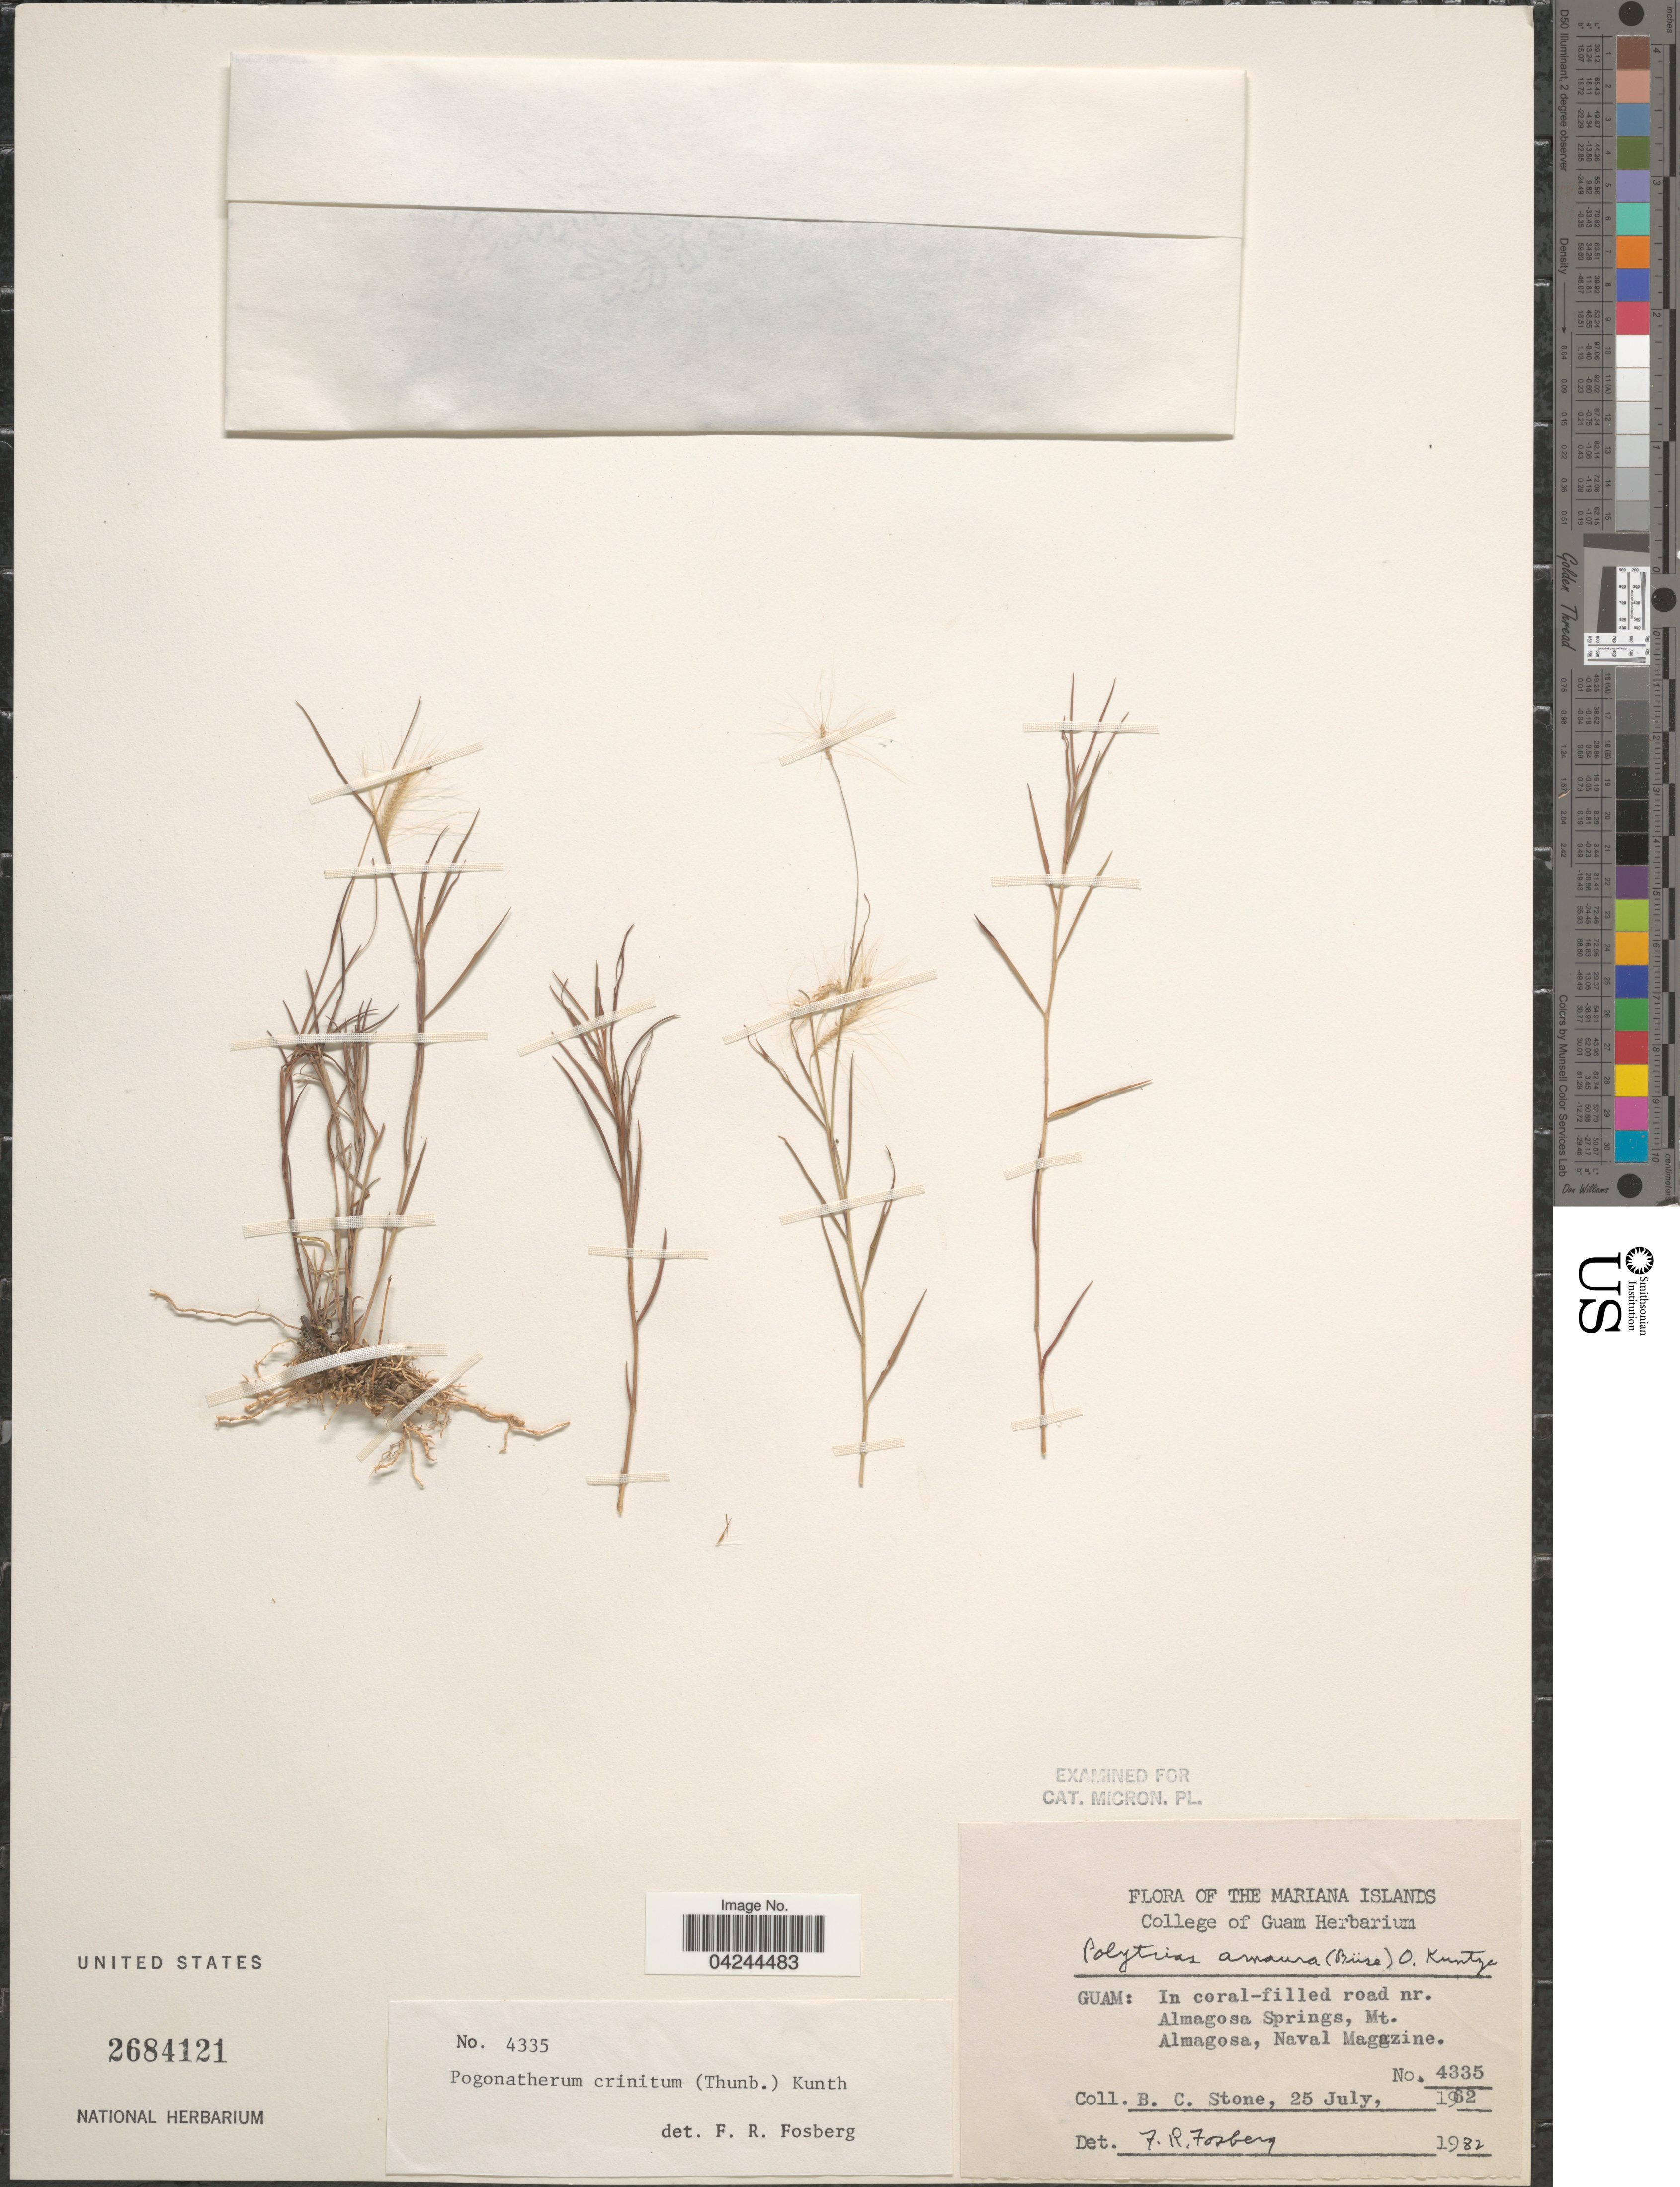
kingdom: Plantae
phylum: Tracheophyta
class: Liliopsida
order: Poales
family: Poaceae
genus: Pogonatherum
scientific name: Pogonatherum crinitum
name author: (Thunb.) Kunth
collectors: B. C. Stone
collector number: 4335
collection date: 1962-07-25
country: Guam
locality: The Mariana Islands. In coral-filled road nr. Almagosa Springs, Mt. Almagosa, Naval Magazine.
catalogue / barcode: US 2684121